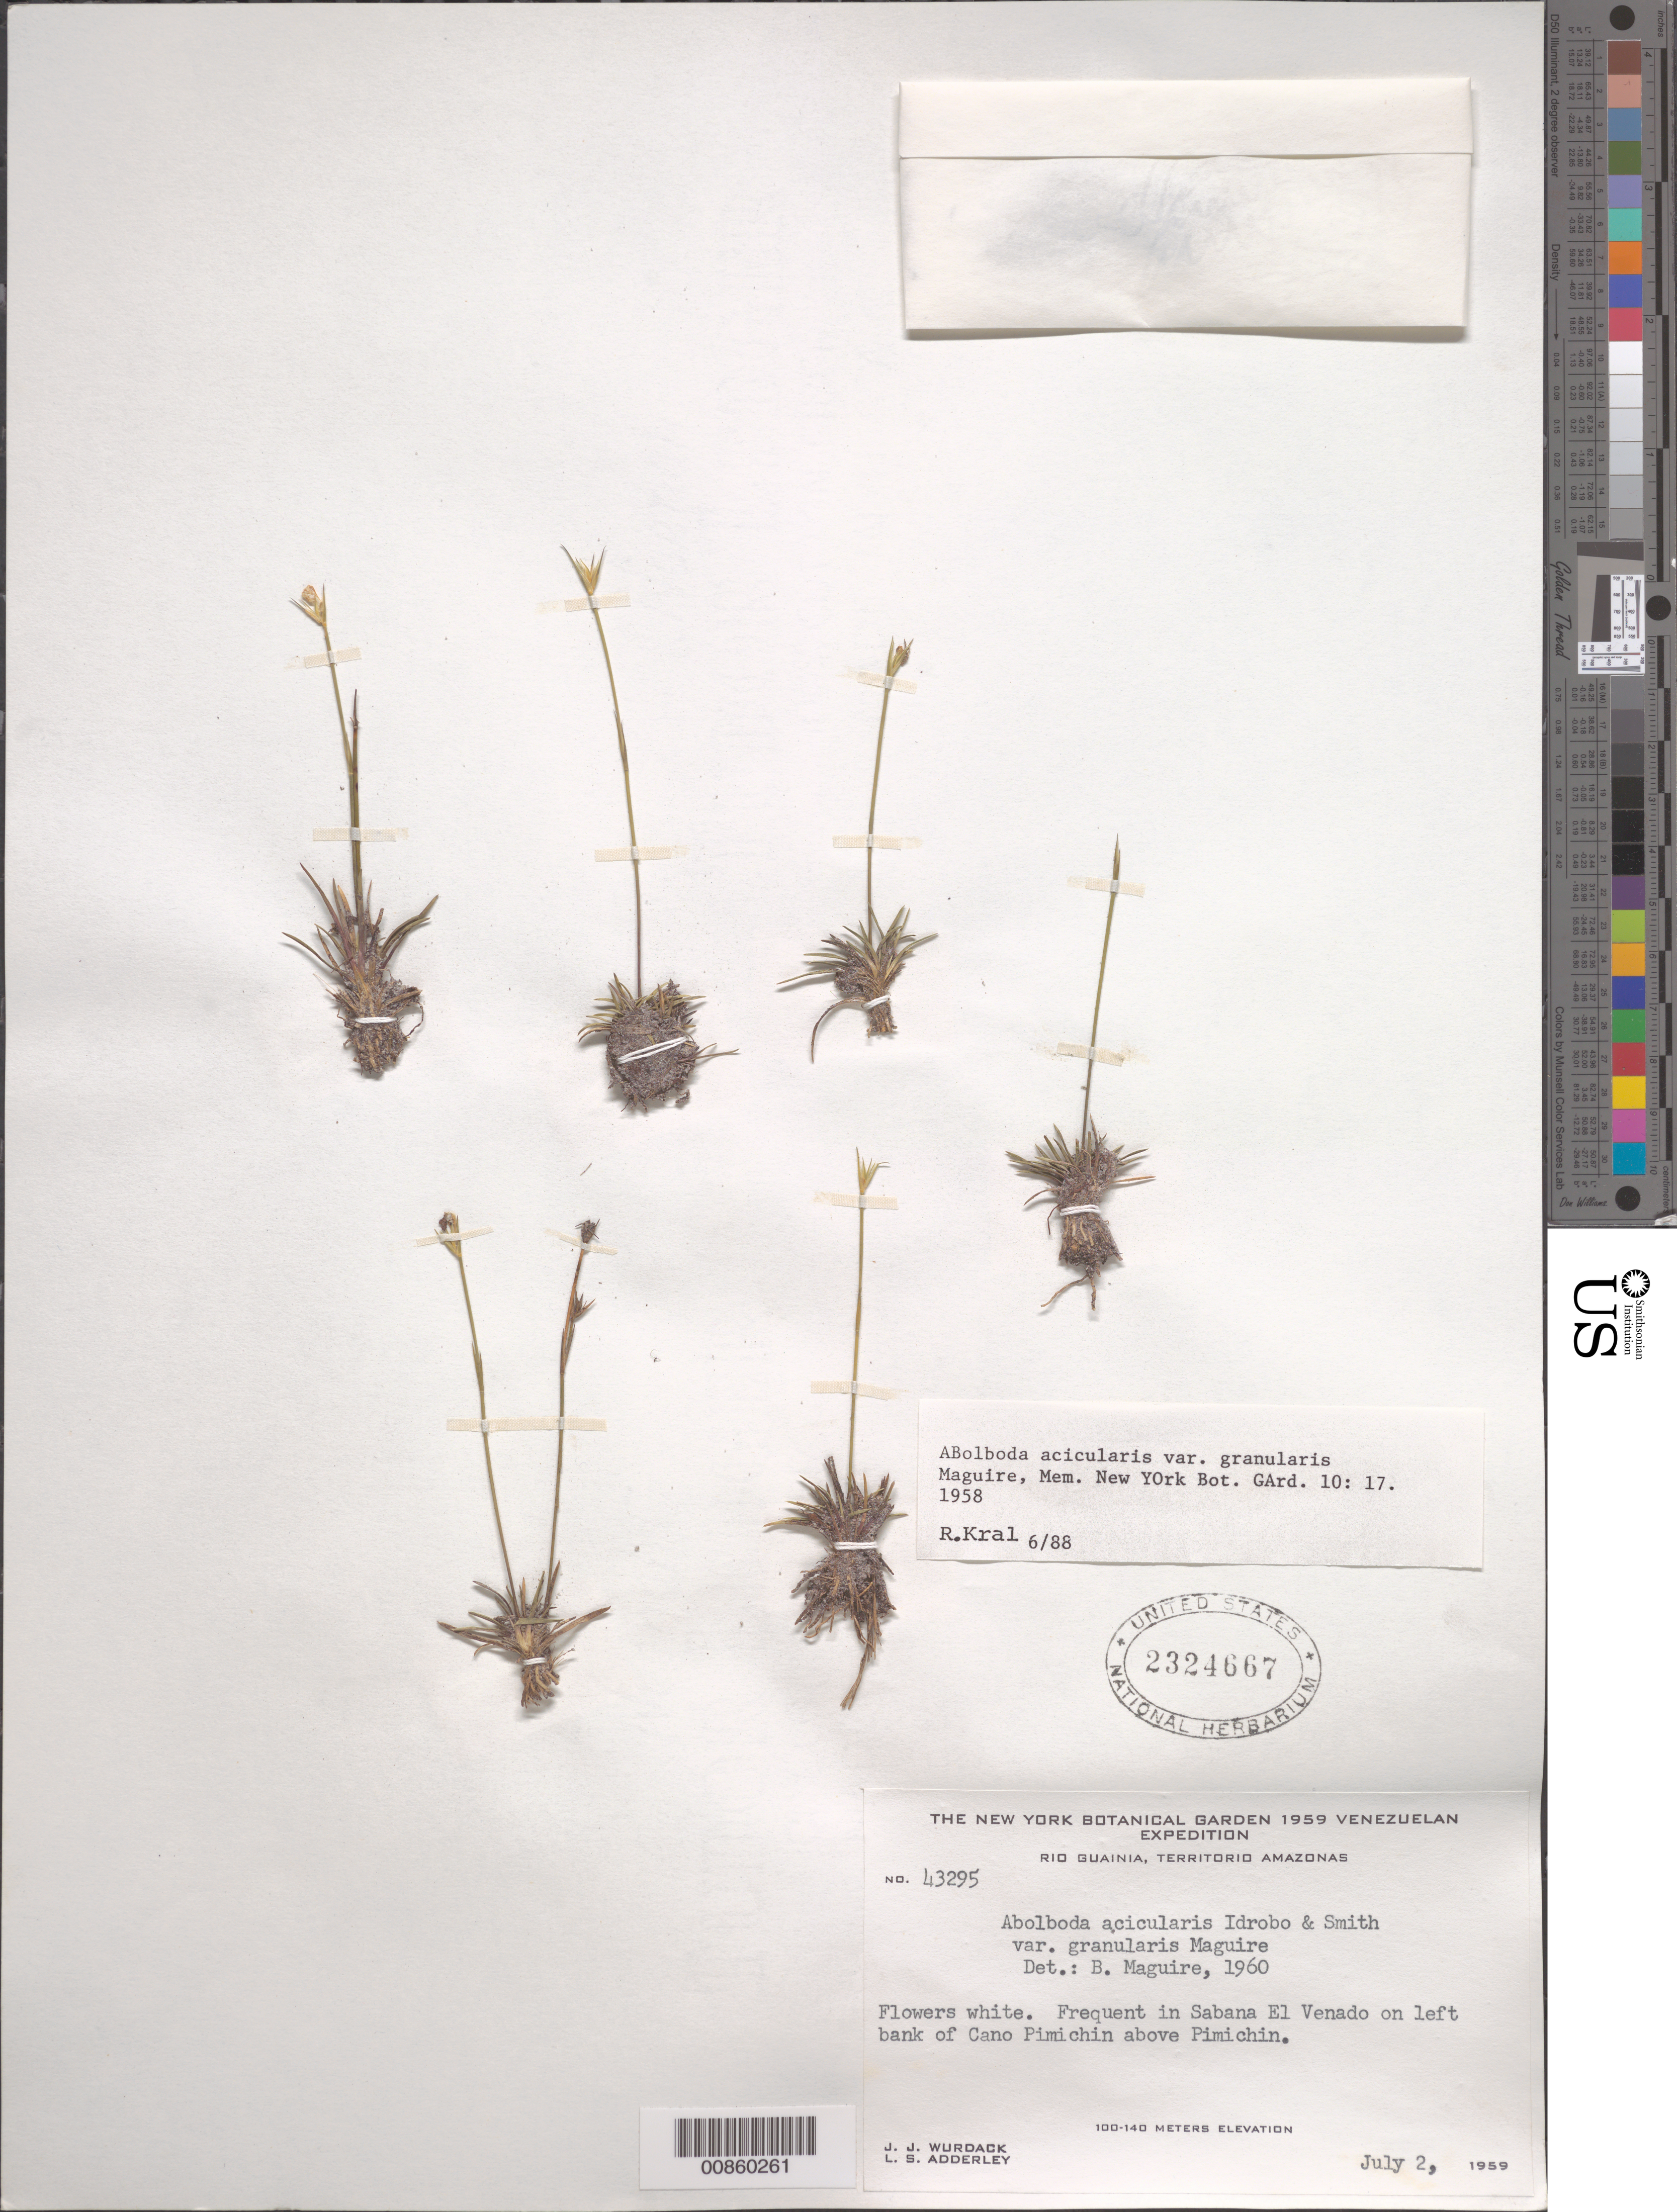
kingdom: Plantae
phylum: Tracheophyta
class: Liliopsida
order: Poales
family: Xyridaceae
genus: Abolboda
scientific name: Abolboda acicularis var. granularis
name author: Maguire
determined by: Kral, Robert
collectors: J. J. Wurdack & L. S. Adderley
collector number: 43295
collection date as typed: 2-Jul-59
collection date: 1959-07-02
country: Venezuela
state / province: Amazonas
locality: Río Guainía, Sabana El Venado, left bank of Caño Pimichin, above Pimichin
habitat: Savanna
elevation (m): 100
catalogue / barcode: US 2324667